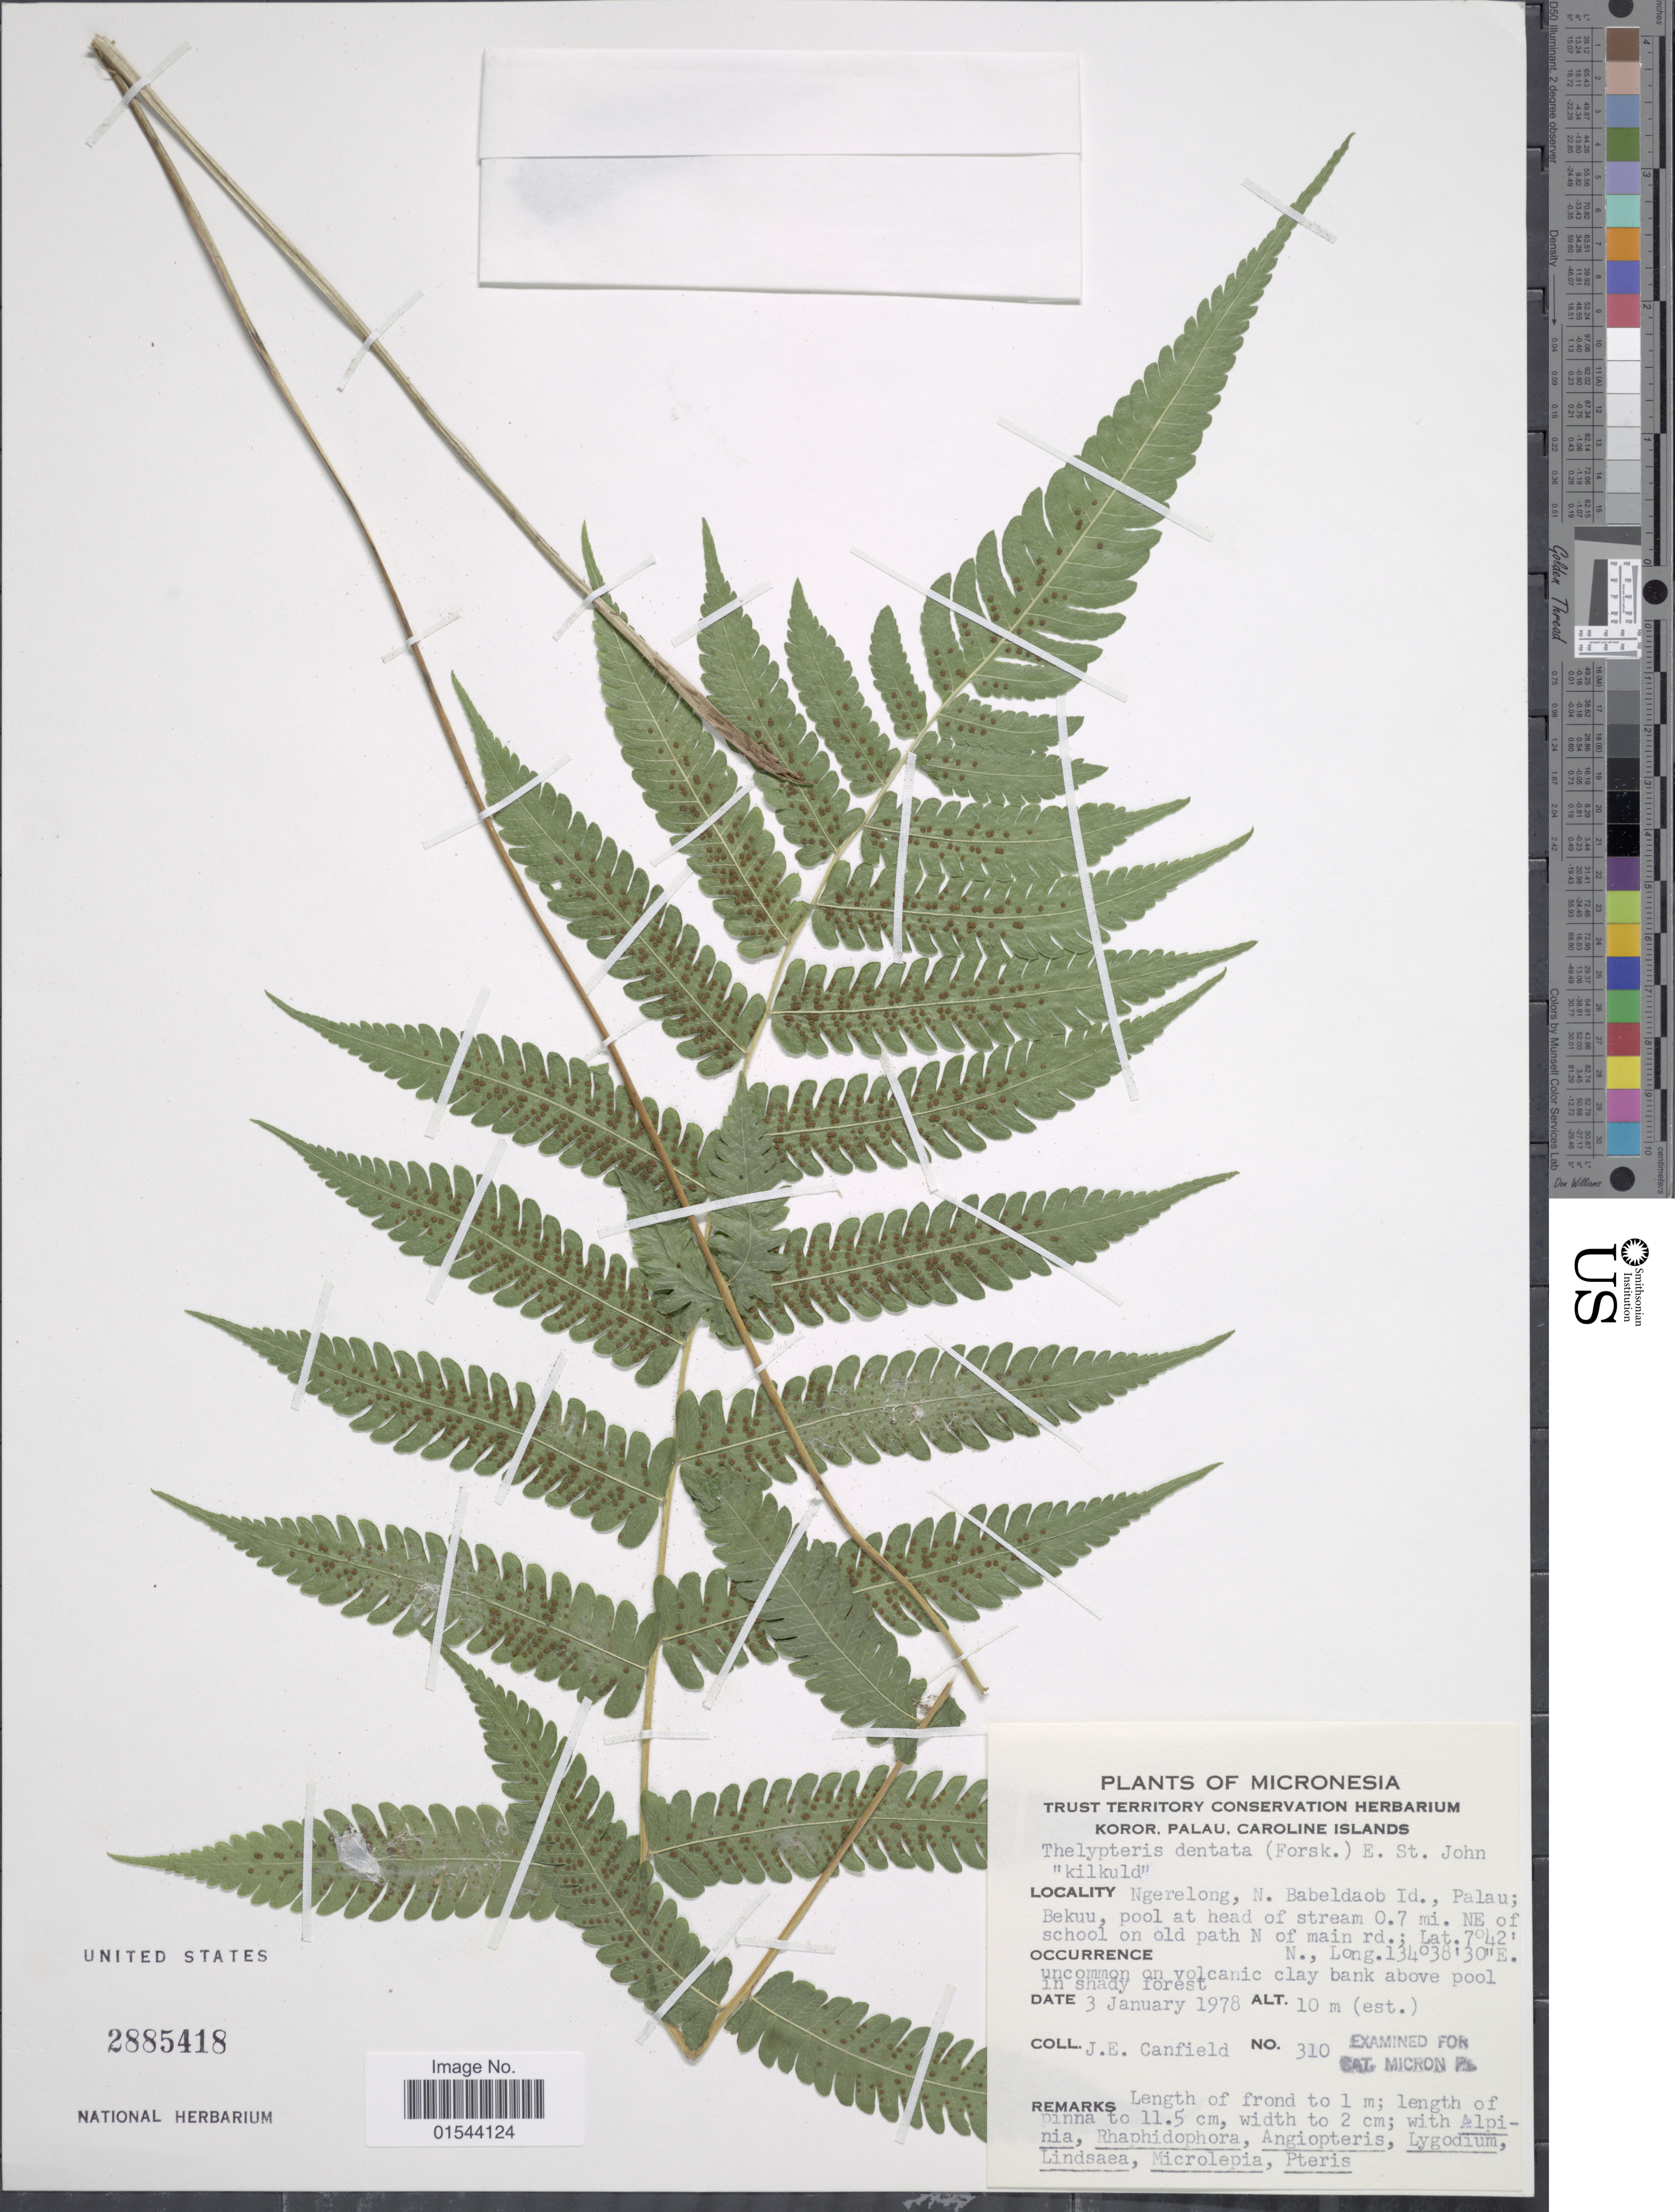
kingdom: Plantae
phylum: Tracheophyta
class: Polypodiopsida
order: Polypodiales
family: Thelypteridaceae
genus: Christella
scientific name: Christella dentata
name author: (Forssk.) Brownsey & Jermy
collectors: J. E. Canfield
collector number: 310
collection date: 1978-01-03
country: Palau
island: Babeldaob [Babelthuap]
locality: Ngerelong, N. Babeldaob Id., Palau; Bekuu, pool at head of stream 0.7 mi. NE of school on old path N of main rd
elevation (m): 10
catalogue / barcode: US 2885418